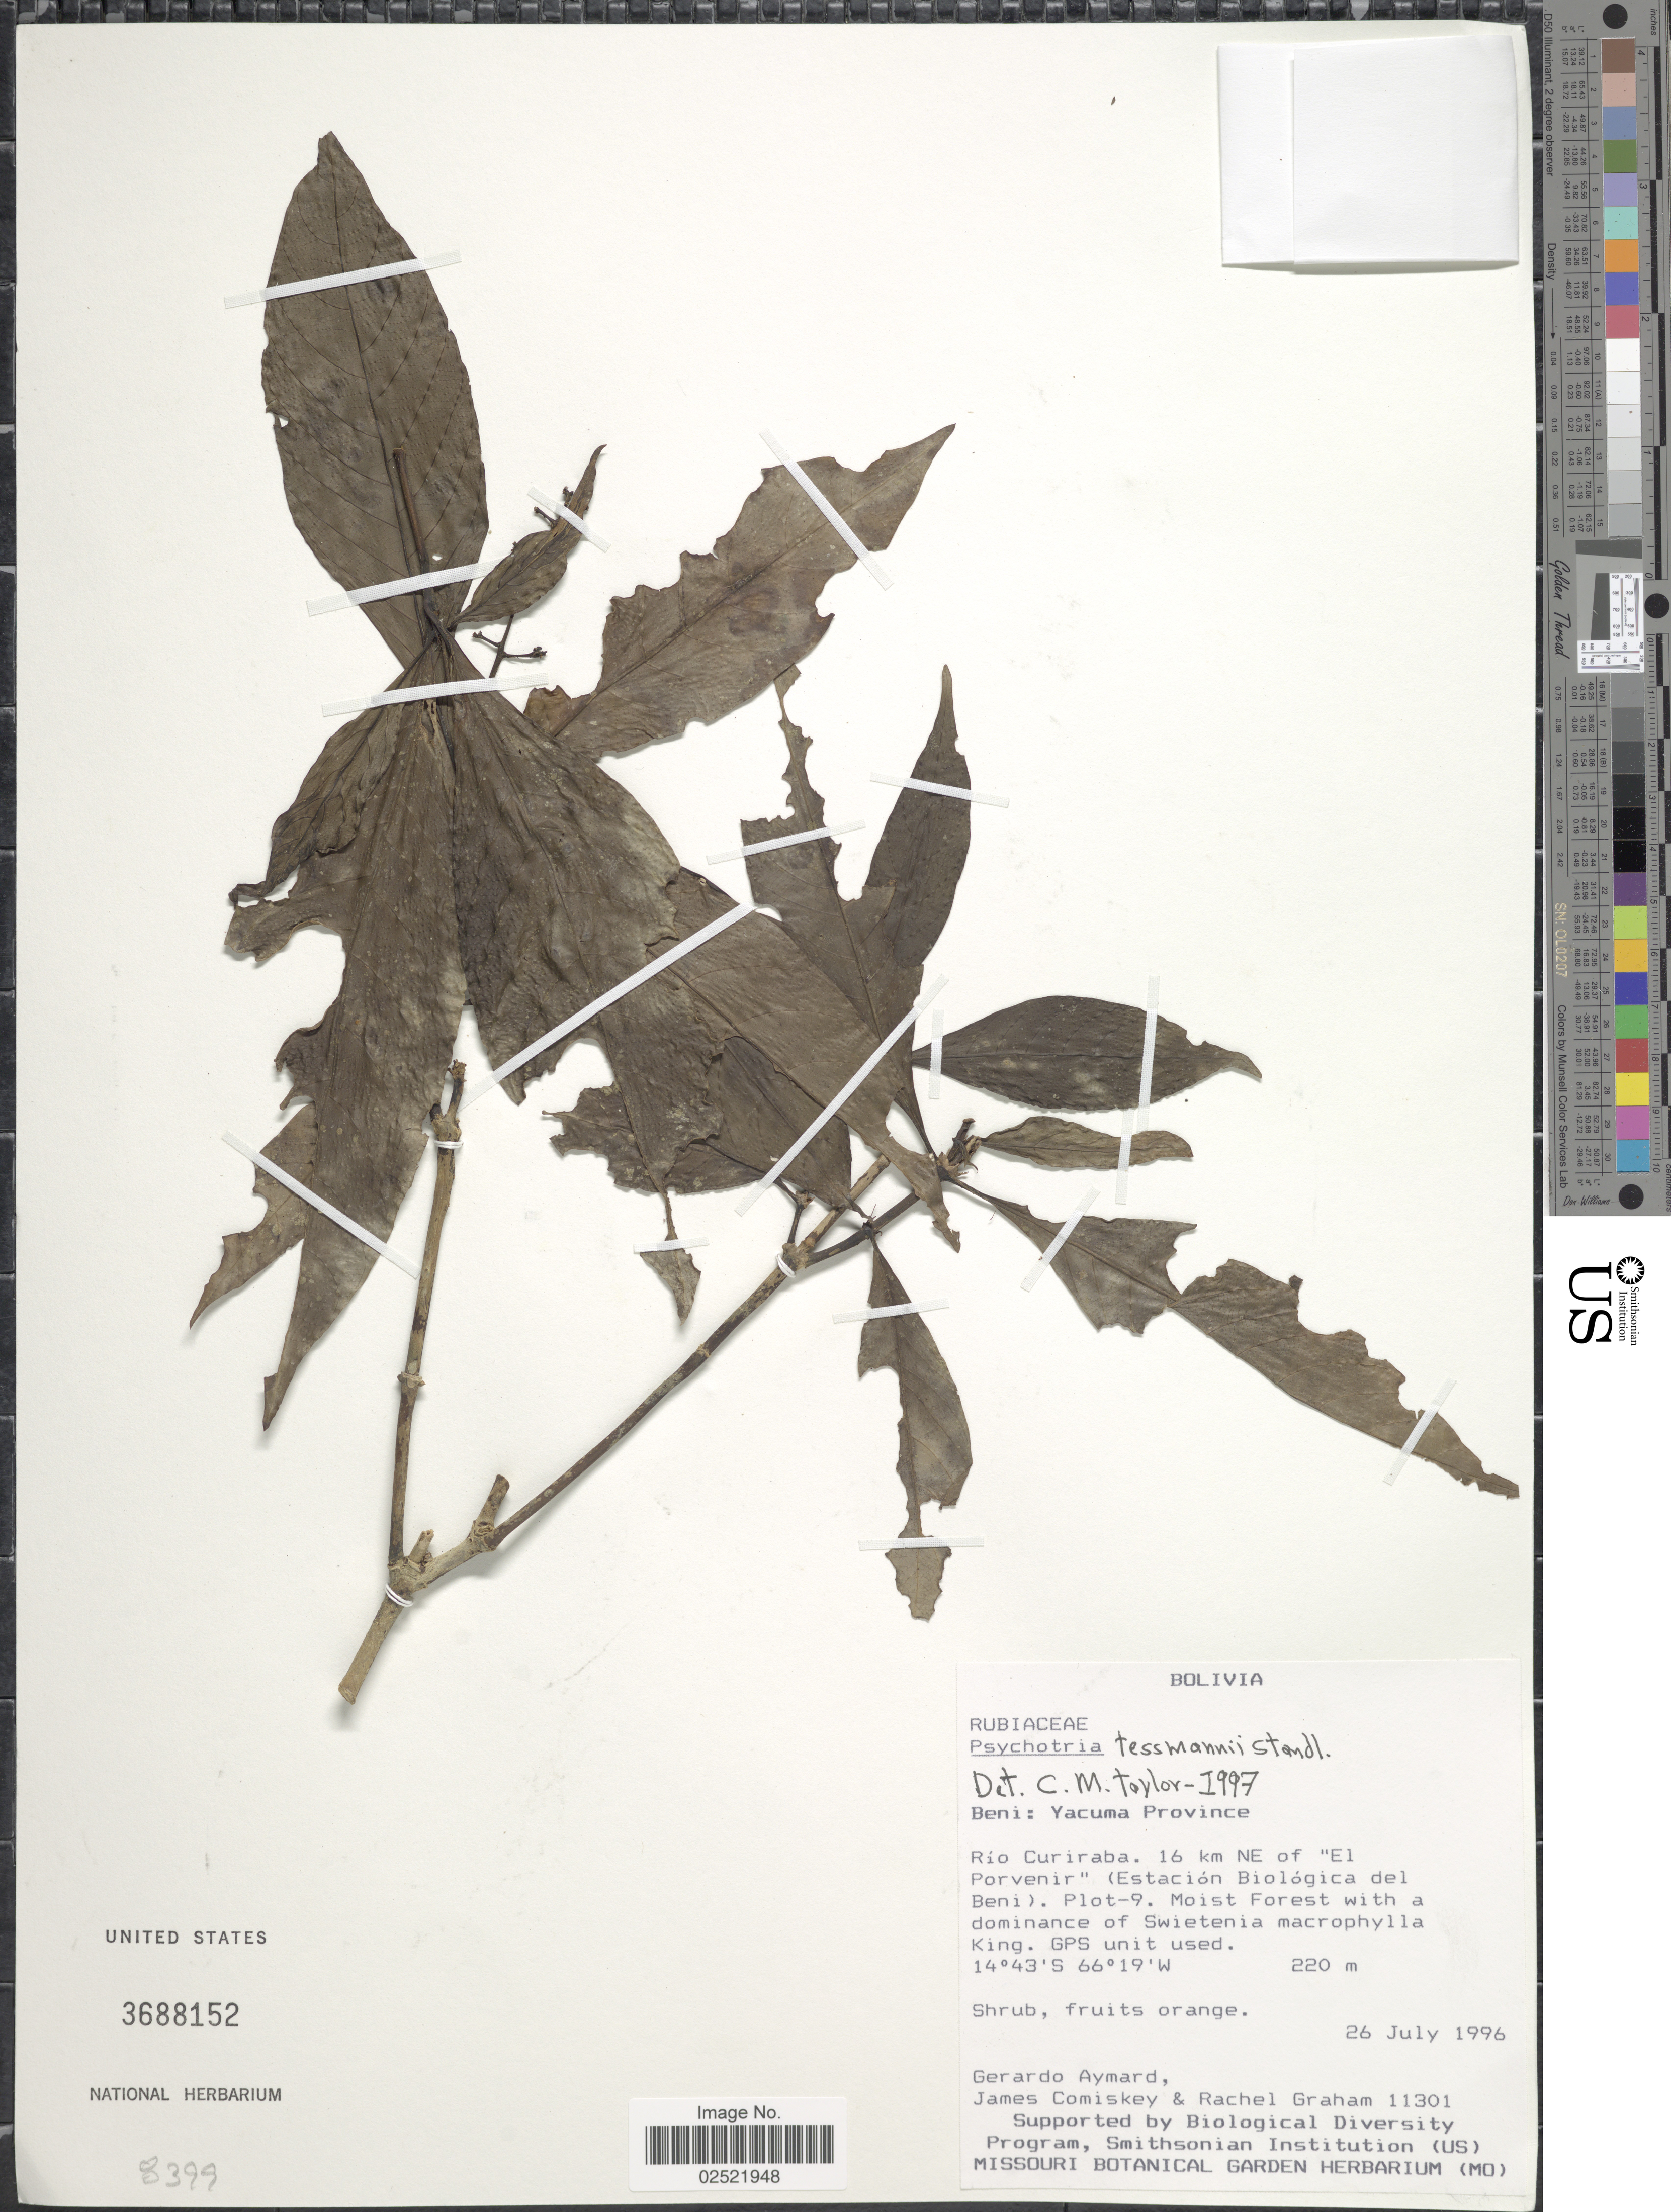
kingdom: Plantae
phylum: Tracheophyta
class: Magnoliopsida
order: Gentianales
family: Rubiaceae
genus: Psychotria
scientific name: Psychotria tessmannii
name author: Standl.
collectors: G. A. Aymard, J. A. Comiskey & R. Graham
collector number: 11301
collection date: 1996-07-26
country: Bolivia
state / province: Beni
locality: Yacuma Province, Rio Curiraba, 16 km NE of El Porvenir (Estancia Biologica del Beni), Plot-9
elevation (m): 220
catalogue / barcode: US 3688152